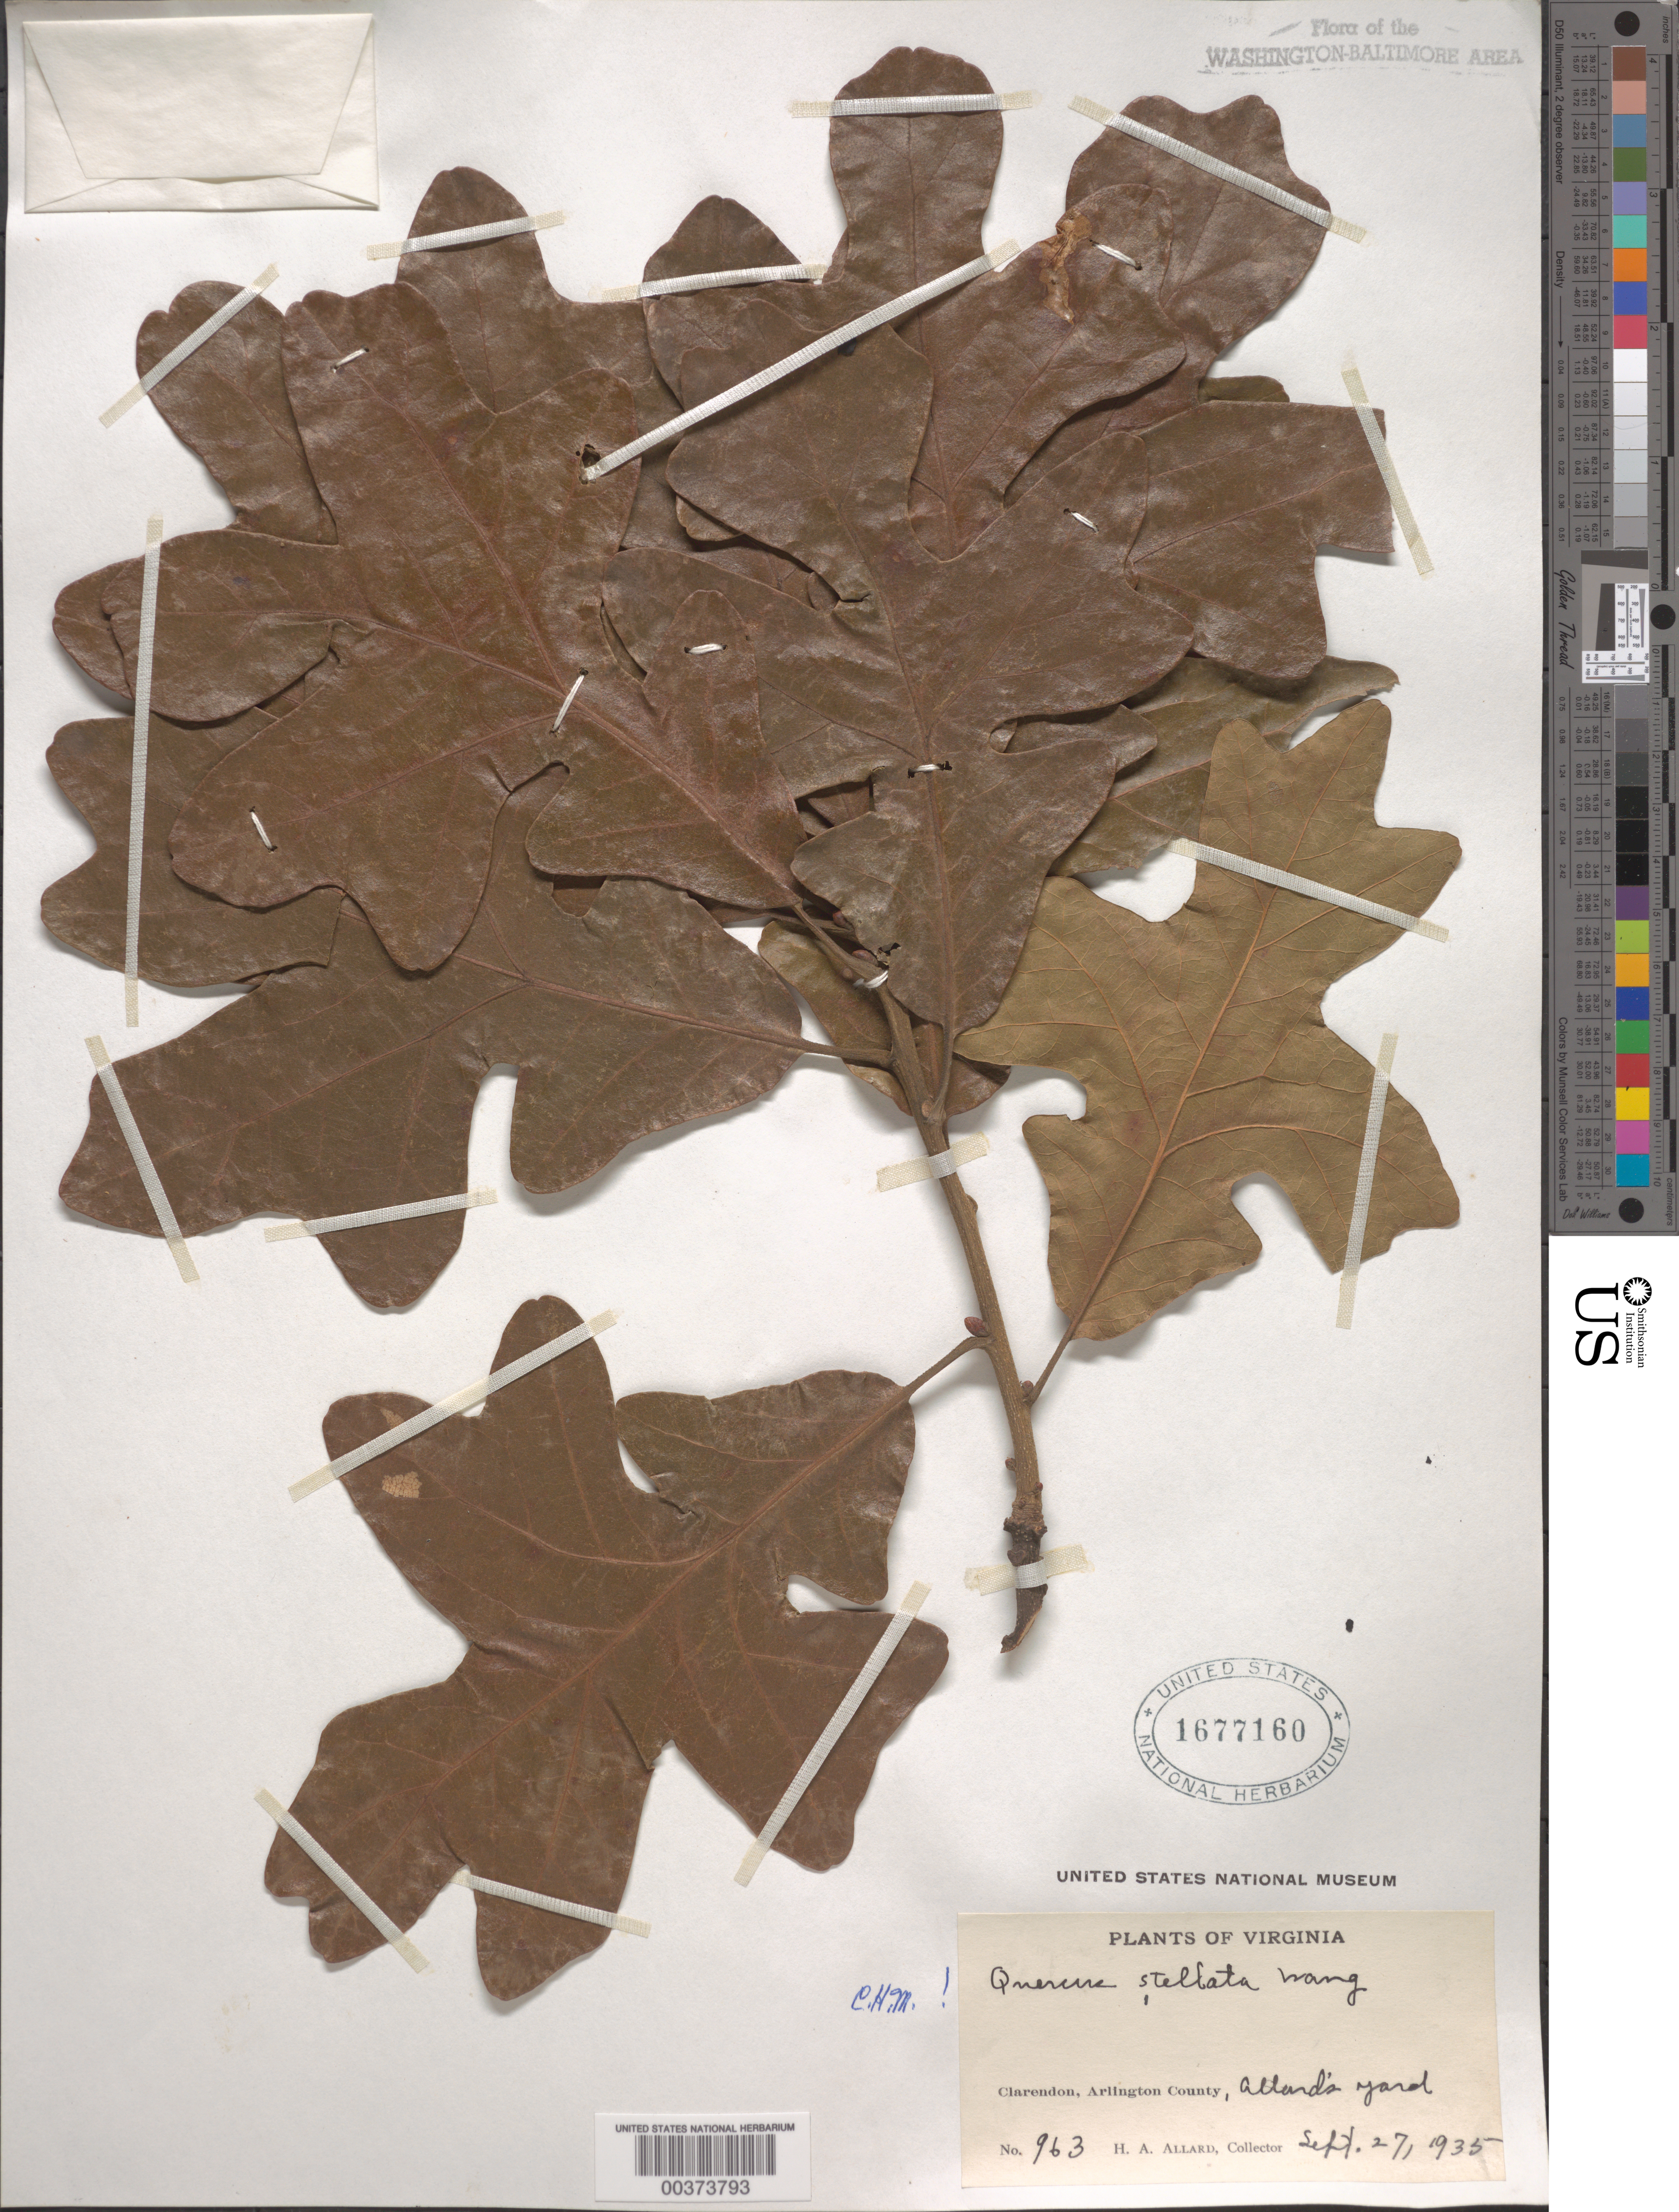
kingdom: Plantae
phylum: Tracheophyta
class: Magnoliopsida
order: Fagales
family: Fagaceae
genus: Quercus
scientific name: Quercus stellata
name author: Wangenh.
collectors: H. A. Allard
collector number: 963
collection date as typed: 27 Sep 1935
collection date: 1935-09-27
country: United States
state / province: Virginia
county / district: Arlington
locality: Clarendon, Allards garden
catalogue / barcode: US 1677160